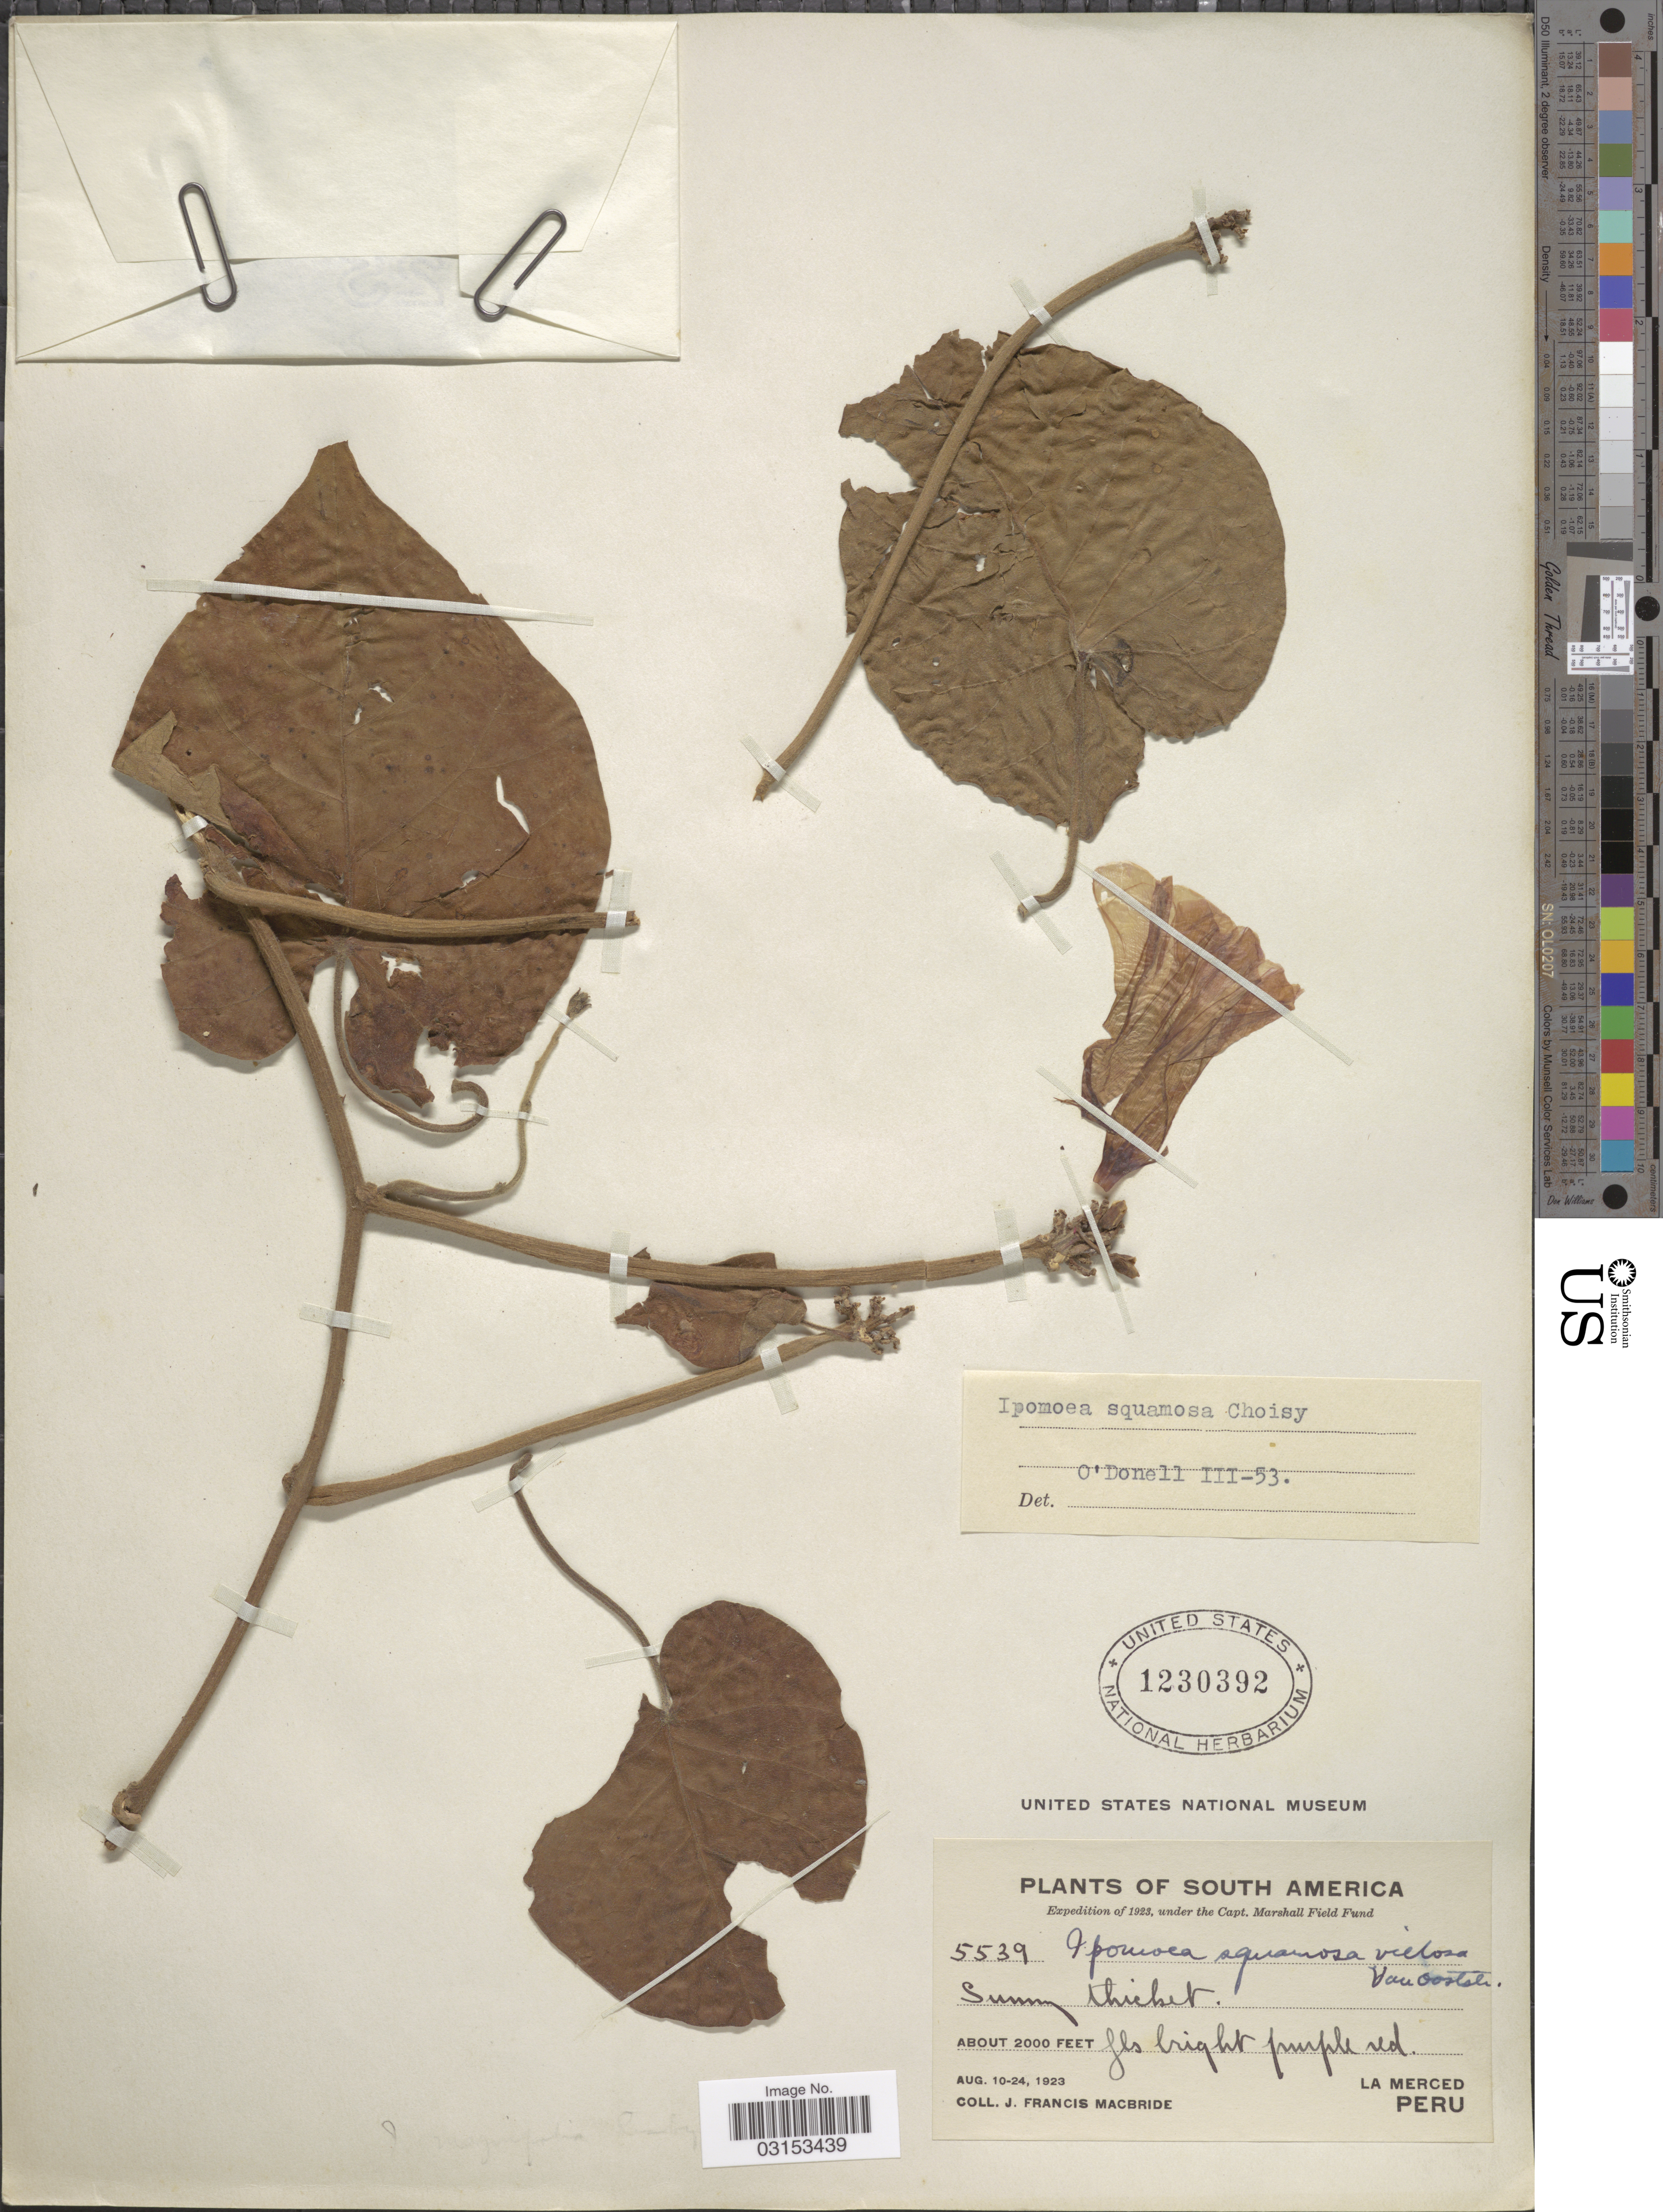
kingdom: Plantae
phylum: Tracheophyta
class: Magnoliopsida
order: Solanales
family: Convolvulaceae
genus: Ipomoea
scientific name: Ipomoea squamosa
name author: Choisy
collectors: J. F. Macbride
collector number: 5539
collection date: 1923-08-10/1923-08-24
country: Peru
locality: La Merced.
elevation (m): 610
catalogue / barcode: US 1230392